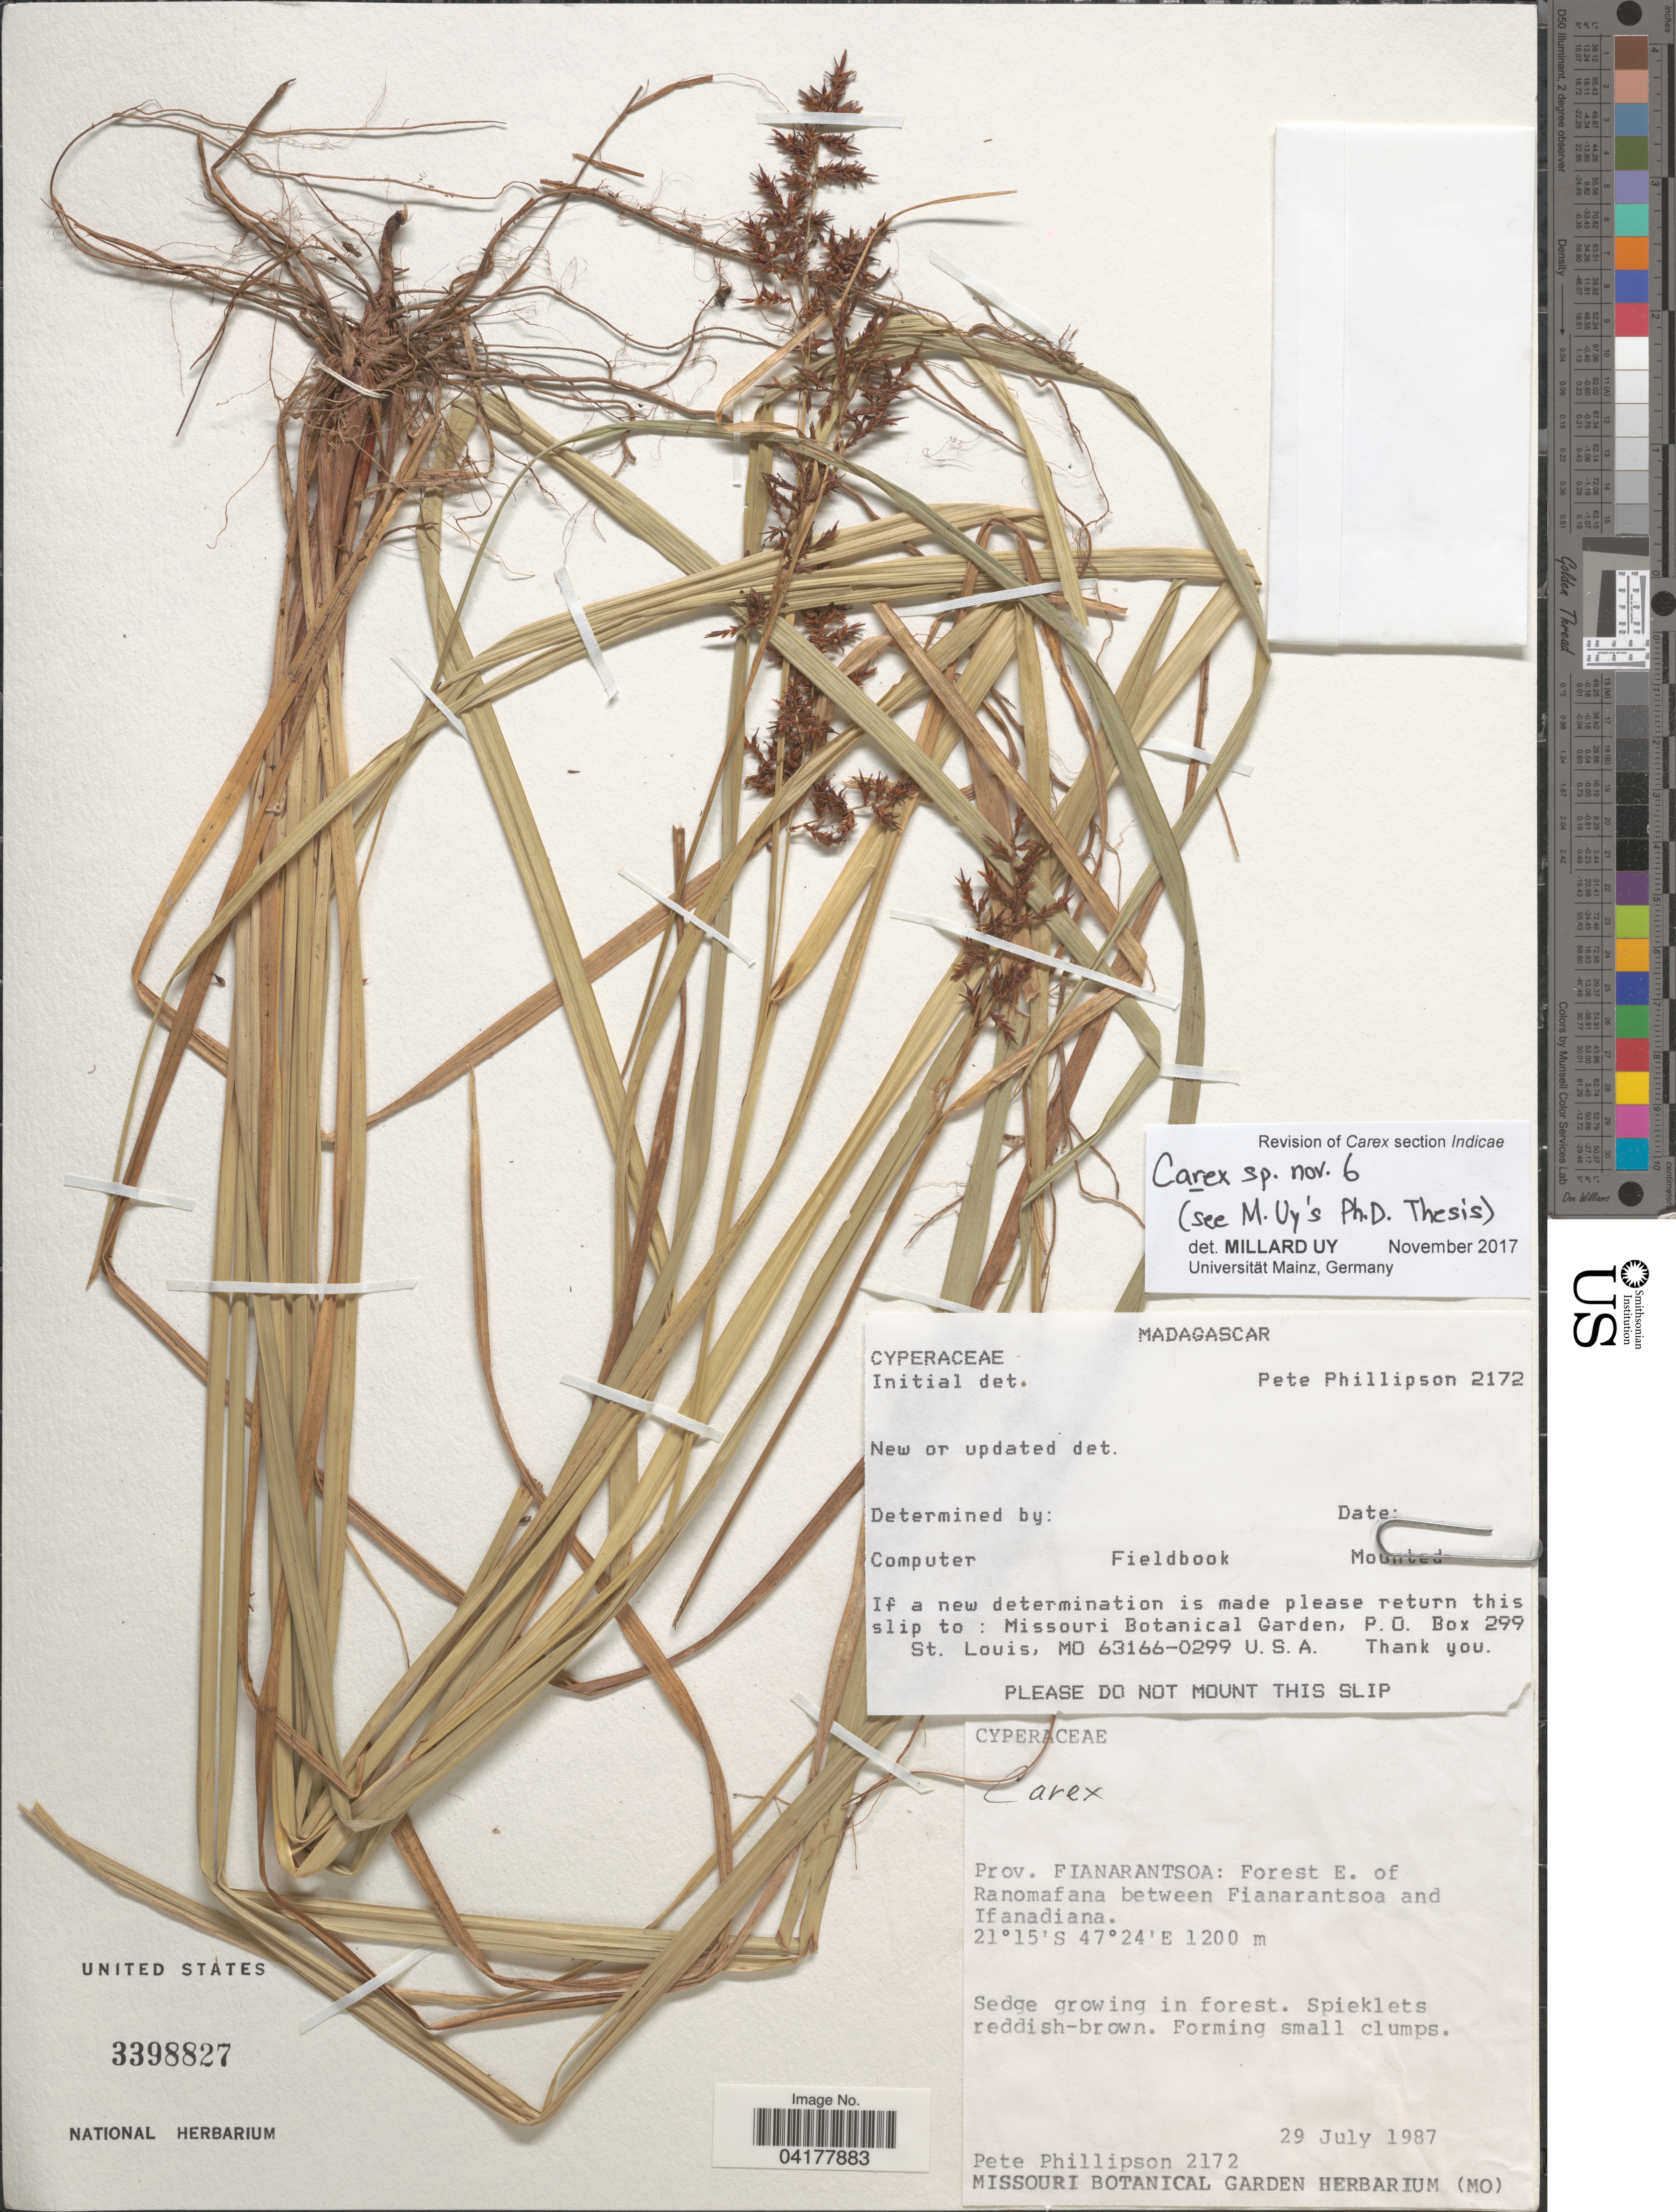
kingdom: Plantae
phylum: Tracheophyta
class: Liliopsida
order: Poales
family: Cyperaceae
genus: Carex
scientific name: Carex sp.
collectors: P. Phillipson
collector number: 2172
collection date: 1987-07-29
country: Madagascar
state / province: Haute Matsiatra / Vatovavy Fitovinany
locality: Forest E. of Ranomafana between Fianarantsoa and Ifanadiana.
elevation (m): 1200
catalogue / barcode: US 3398827